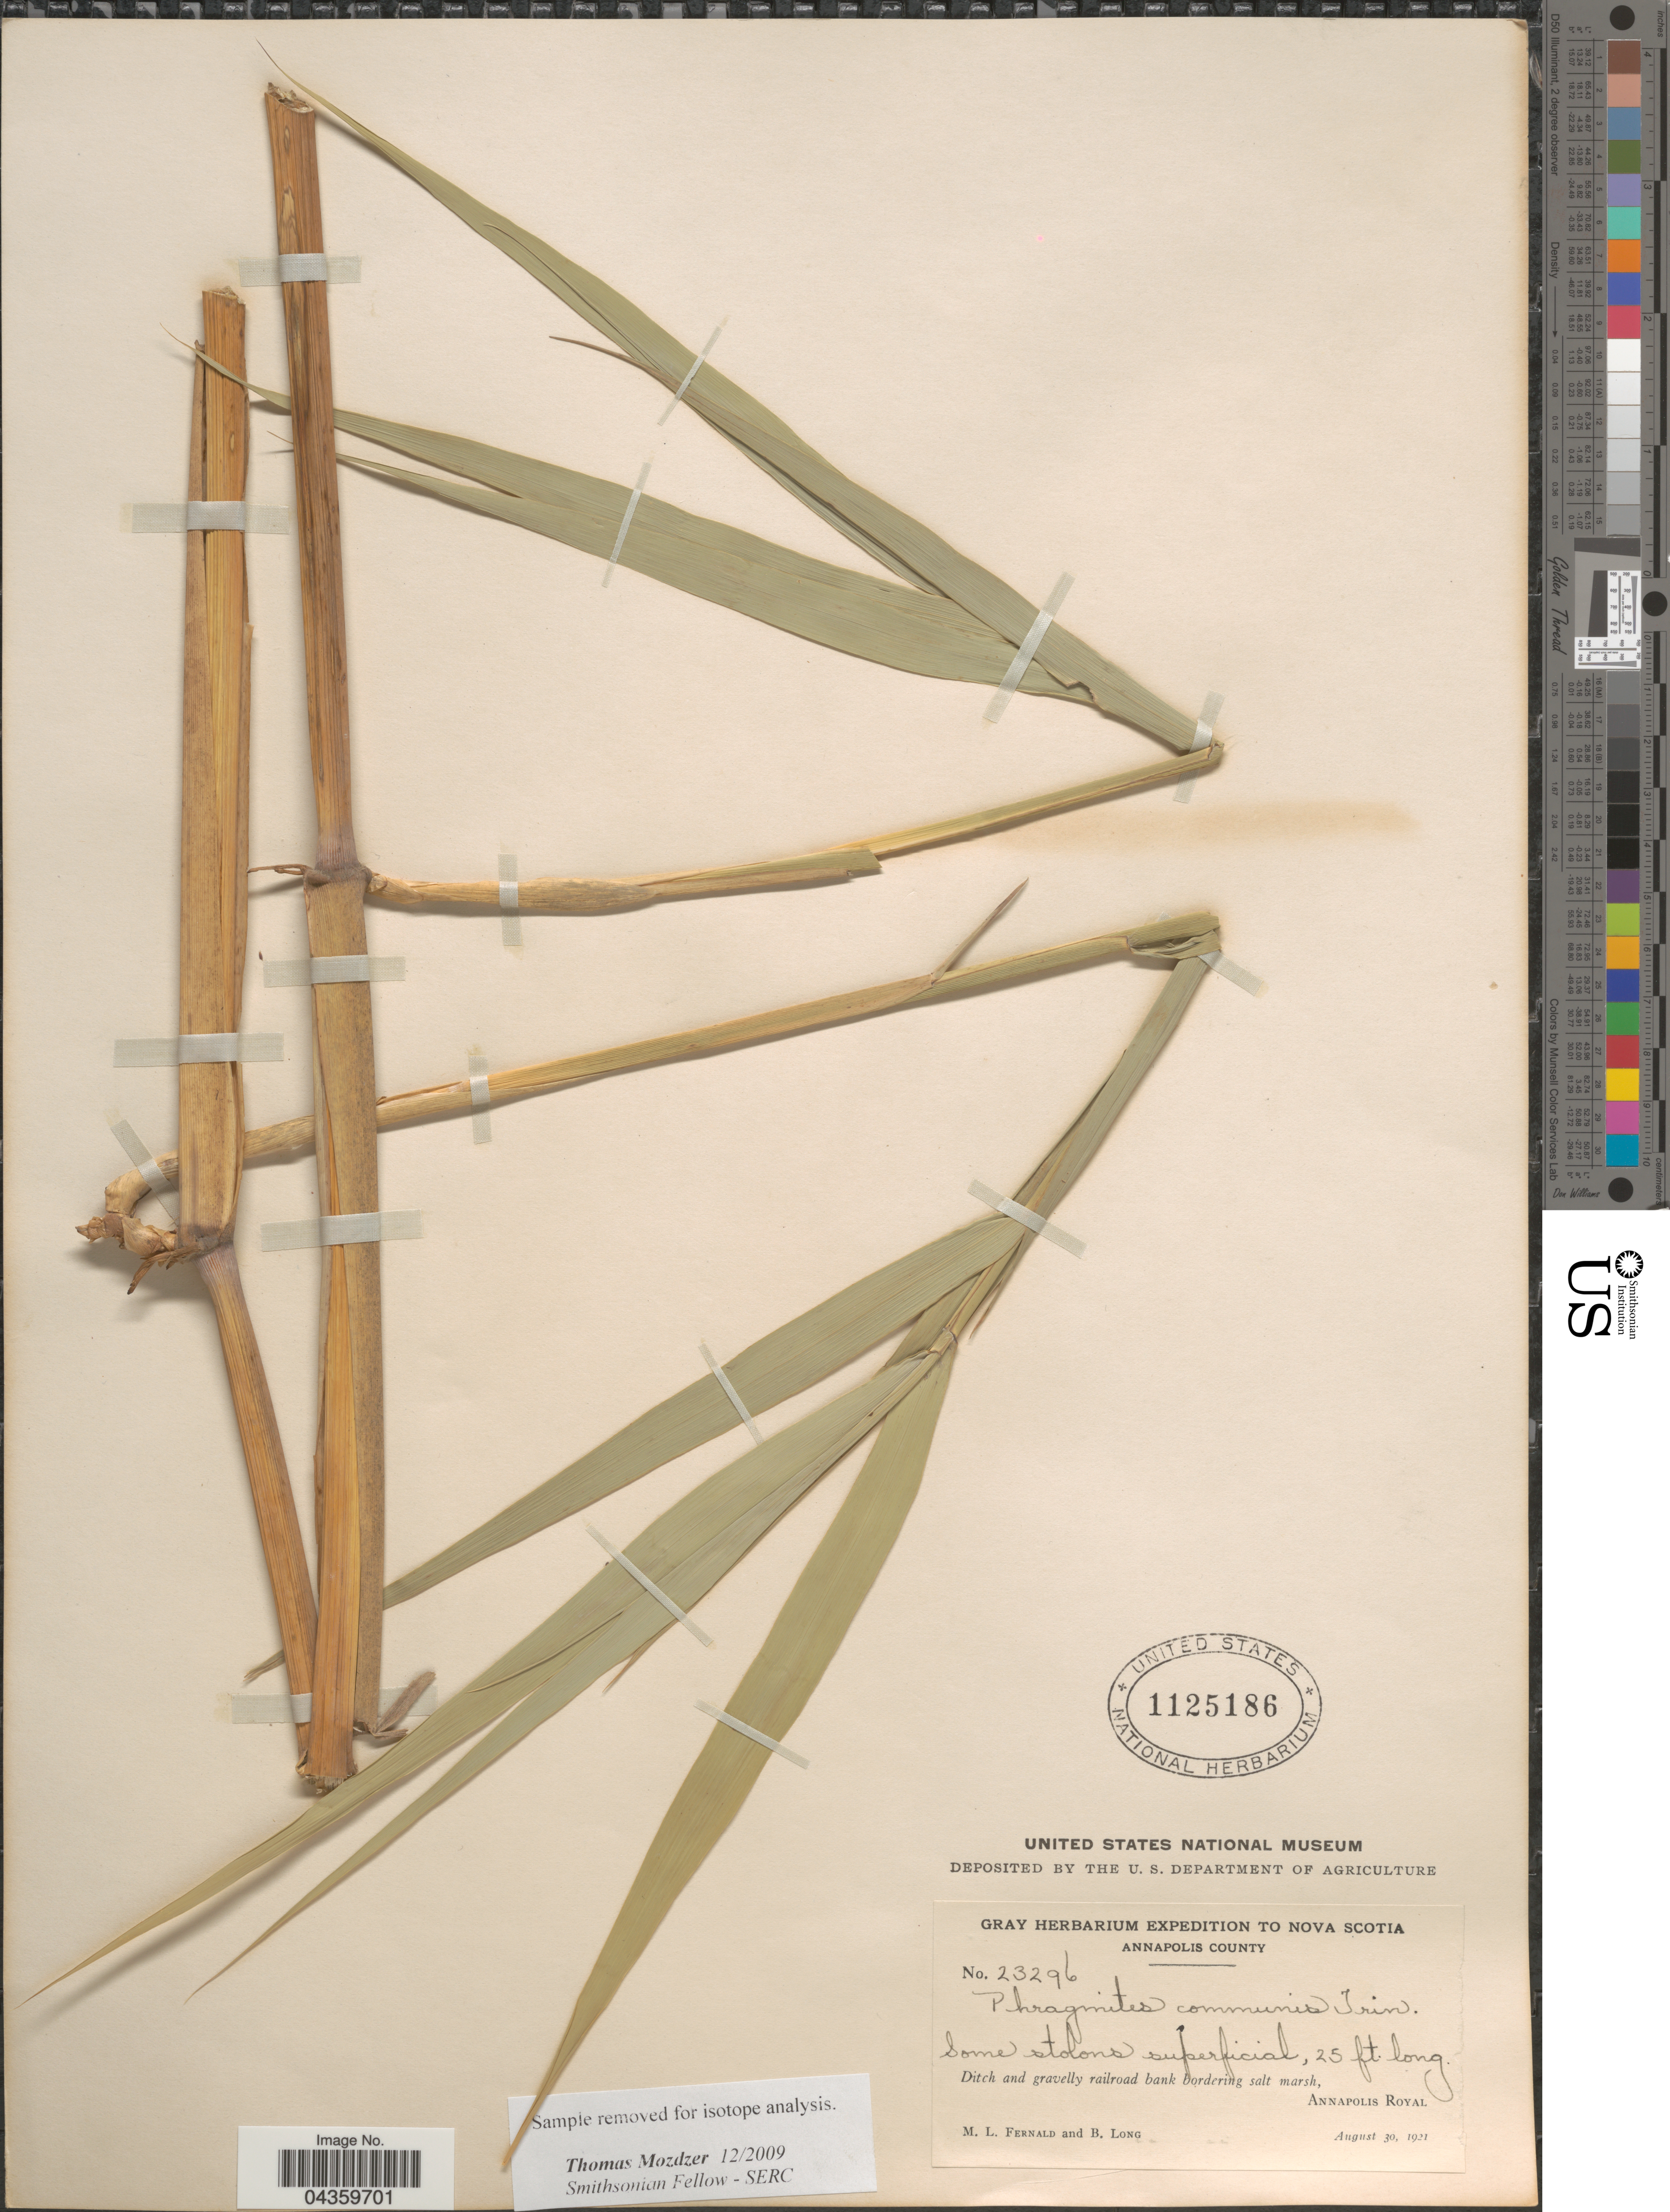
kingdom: Plantae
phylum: Tracheophyta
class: Liliopsida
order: Poales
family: Poaceae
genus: Phragmites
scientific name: Phragmites australis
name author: (Cav.) Trin. ex Steud.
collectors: M. L. Fernald & B. Long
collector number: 23296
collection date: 1921-08-30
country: Canada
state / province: Nova Scotia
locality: Expedition to Nova Scotia. Annapolis County. Ditch and gravelly railroad bank bordering salt marsh, Annapolis Royal.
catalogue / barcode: US 1125186